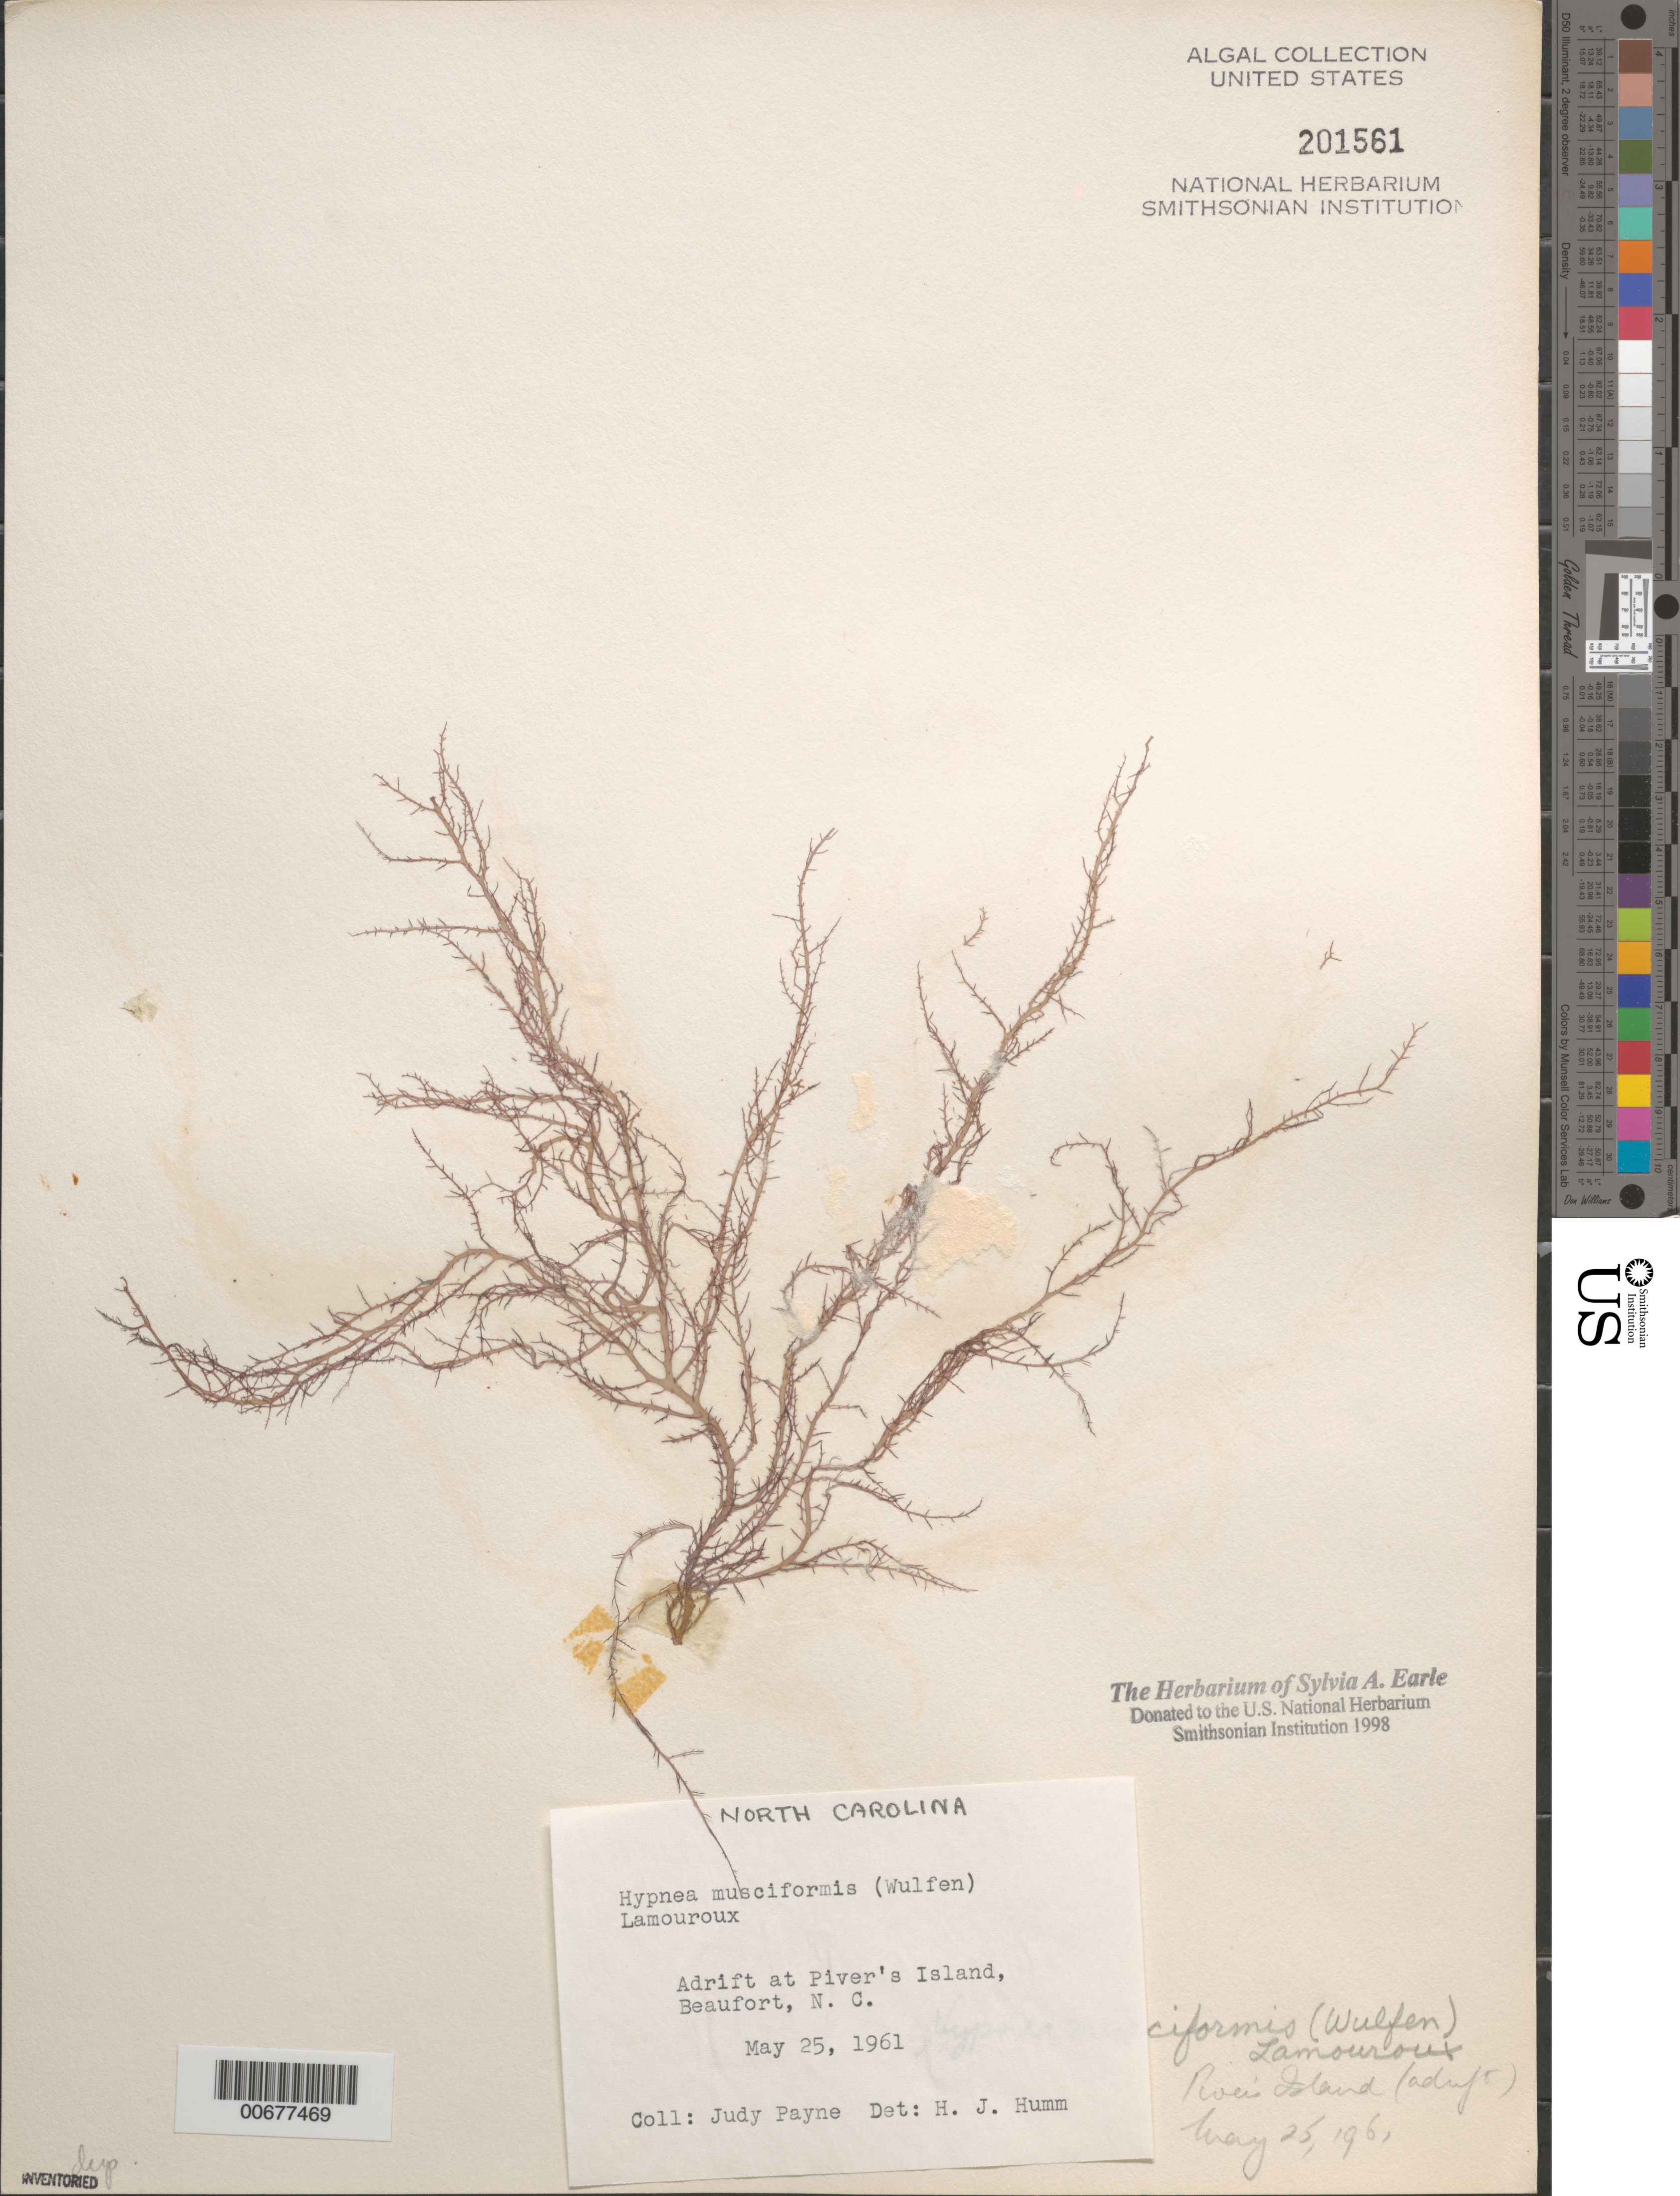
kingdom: Plantae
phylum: Rhodophyta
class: Florideophyceae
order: Gigartinales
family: Cystocloniaceae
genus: Hypnea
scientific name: Hypnea musciformis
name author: (Wulfen) J.V.Lamouroux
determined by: Humm, Harold J.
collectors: J. Payne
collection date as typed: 25 May 1961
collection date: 1961-05-25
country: United States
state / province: North Carolina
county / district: Carteret County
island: Pivers Island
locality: Beaufort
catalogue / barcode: US 201561